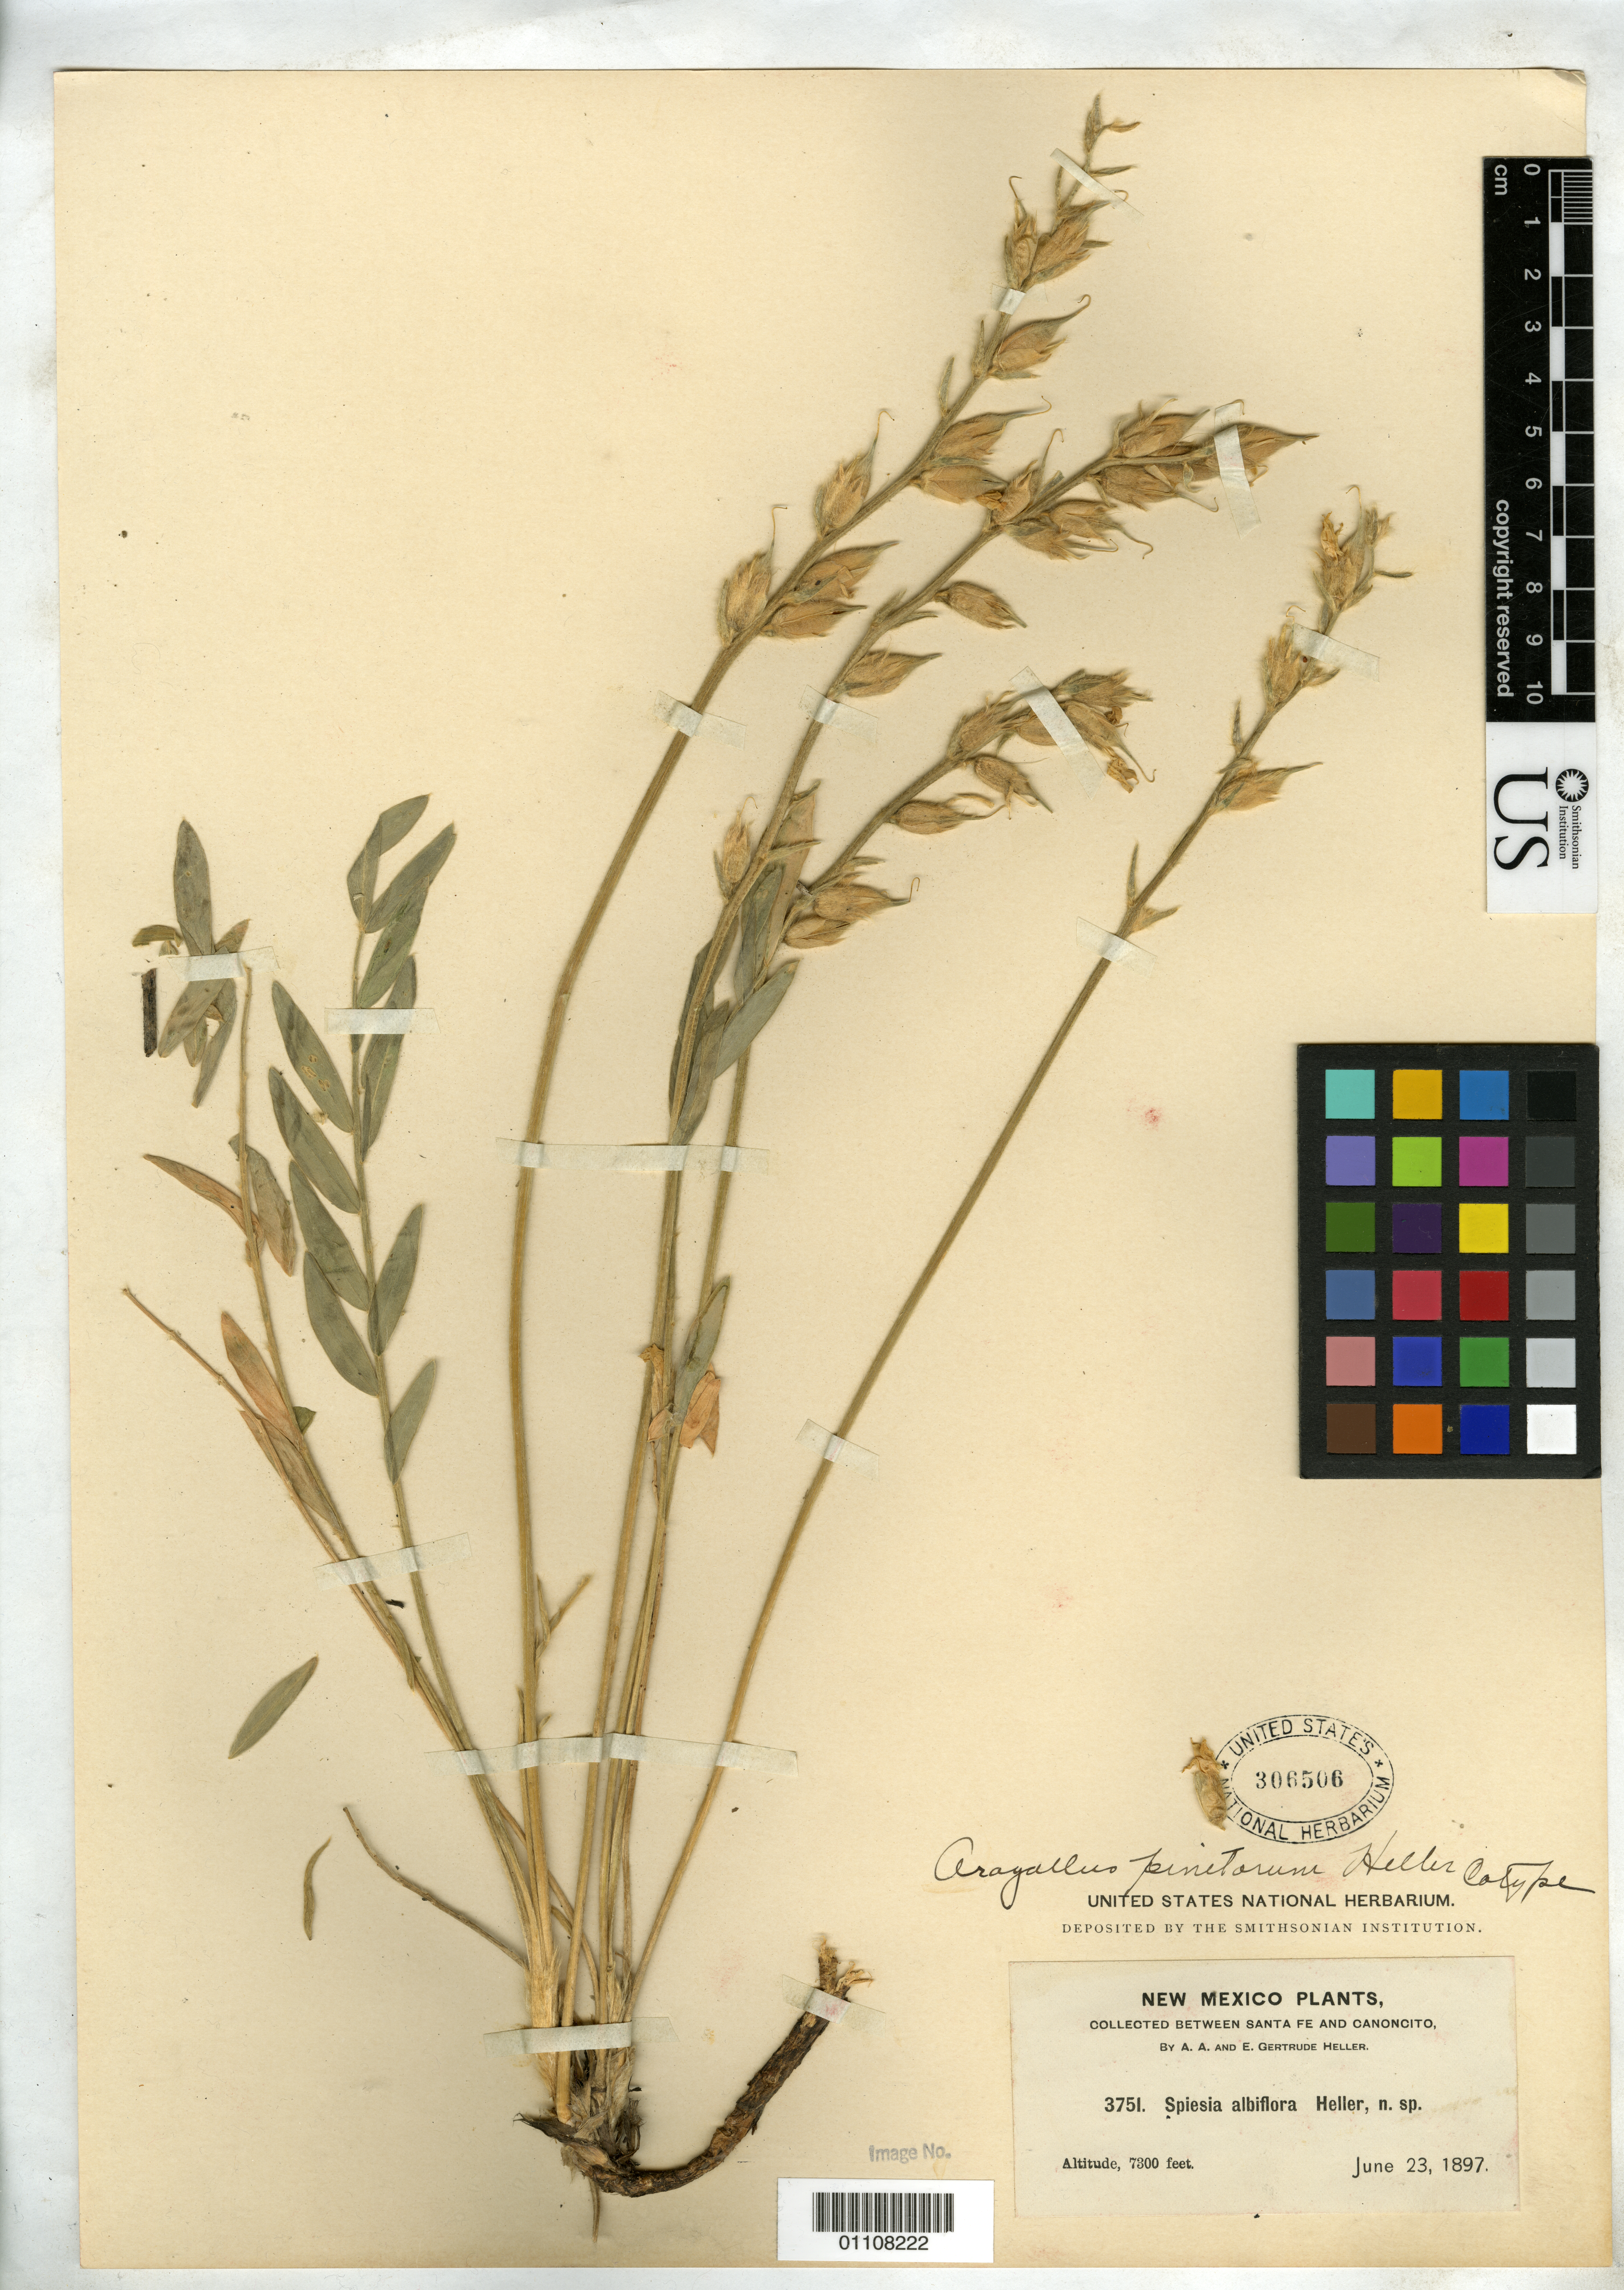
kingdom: Plantae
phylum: Tracheophyta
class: Magnoliopsida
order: Fabales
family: Fabaceae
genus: Aragallus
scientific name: Aragallus pinetorum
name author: A. Heller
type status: Isotype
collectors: A. A. Heller & E. G. Heller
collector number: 3751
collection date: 1897-06-23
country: United States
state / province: New Mexico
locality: Between Santa Fe and Canoncito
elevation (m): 2225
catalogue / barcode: US 306506